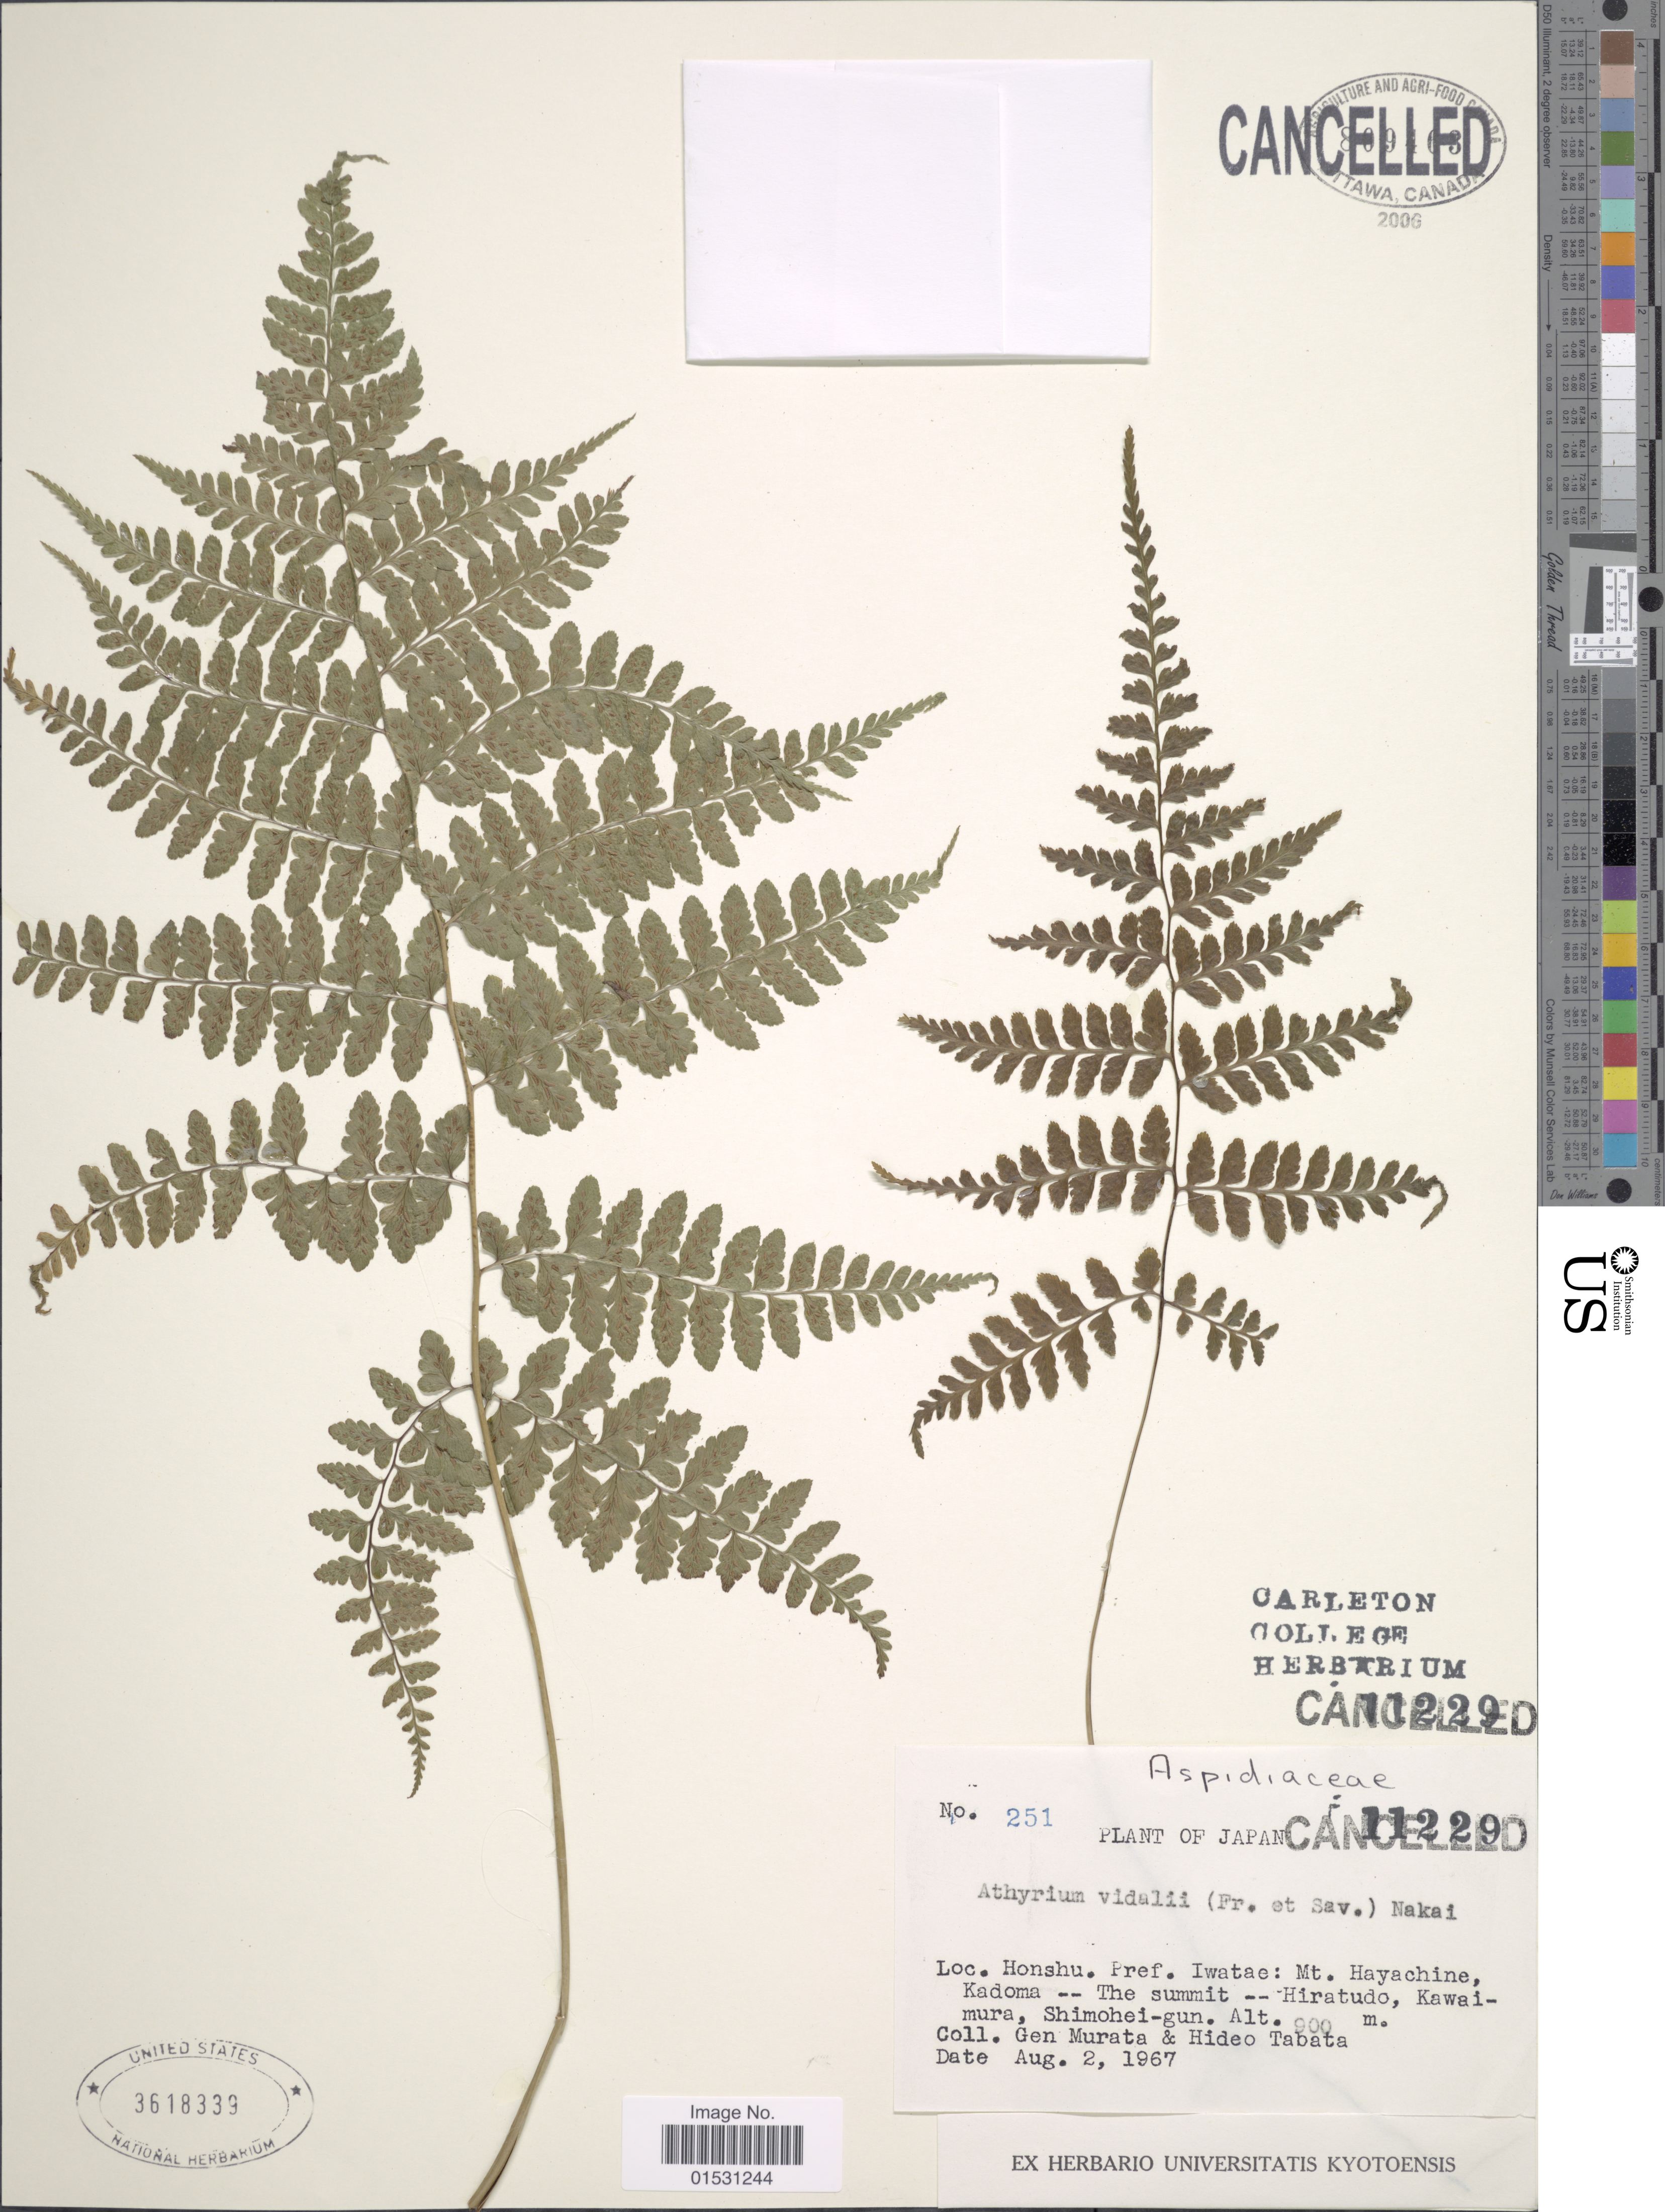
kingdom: Plantae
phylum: Tracheophyta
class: Polypodiopsida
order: Polypodiales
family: Athyriaceae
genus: Athyrium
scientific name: Athyrium vidalii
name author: (Franch. & Sav.) Nakai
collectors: G. Murata & H. Tabata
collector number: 251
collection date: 1967-08-02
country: Japan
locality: Honshu. Pref. Iwatae: Mt. Hayachine, Kadoma. The summit. Hiratudo, Kawaimura, Shimohei-gun.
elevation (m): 900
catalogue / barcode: US 3618339